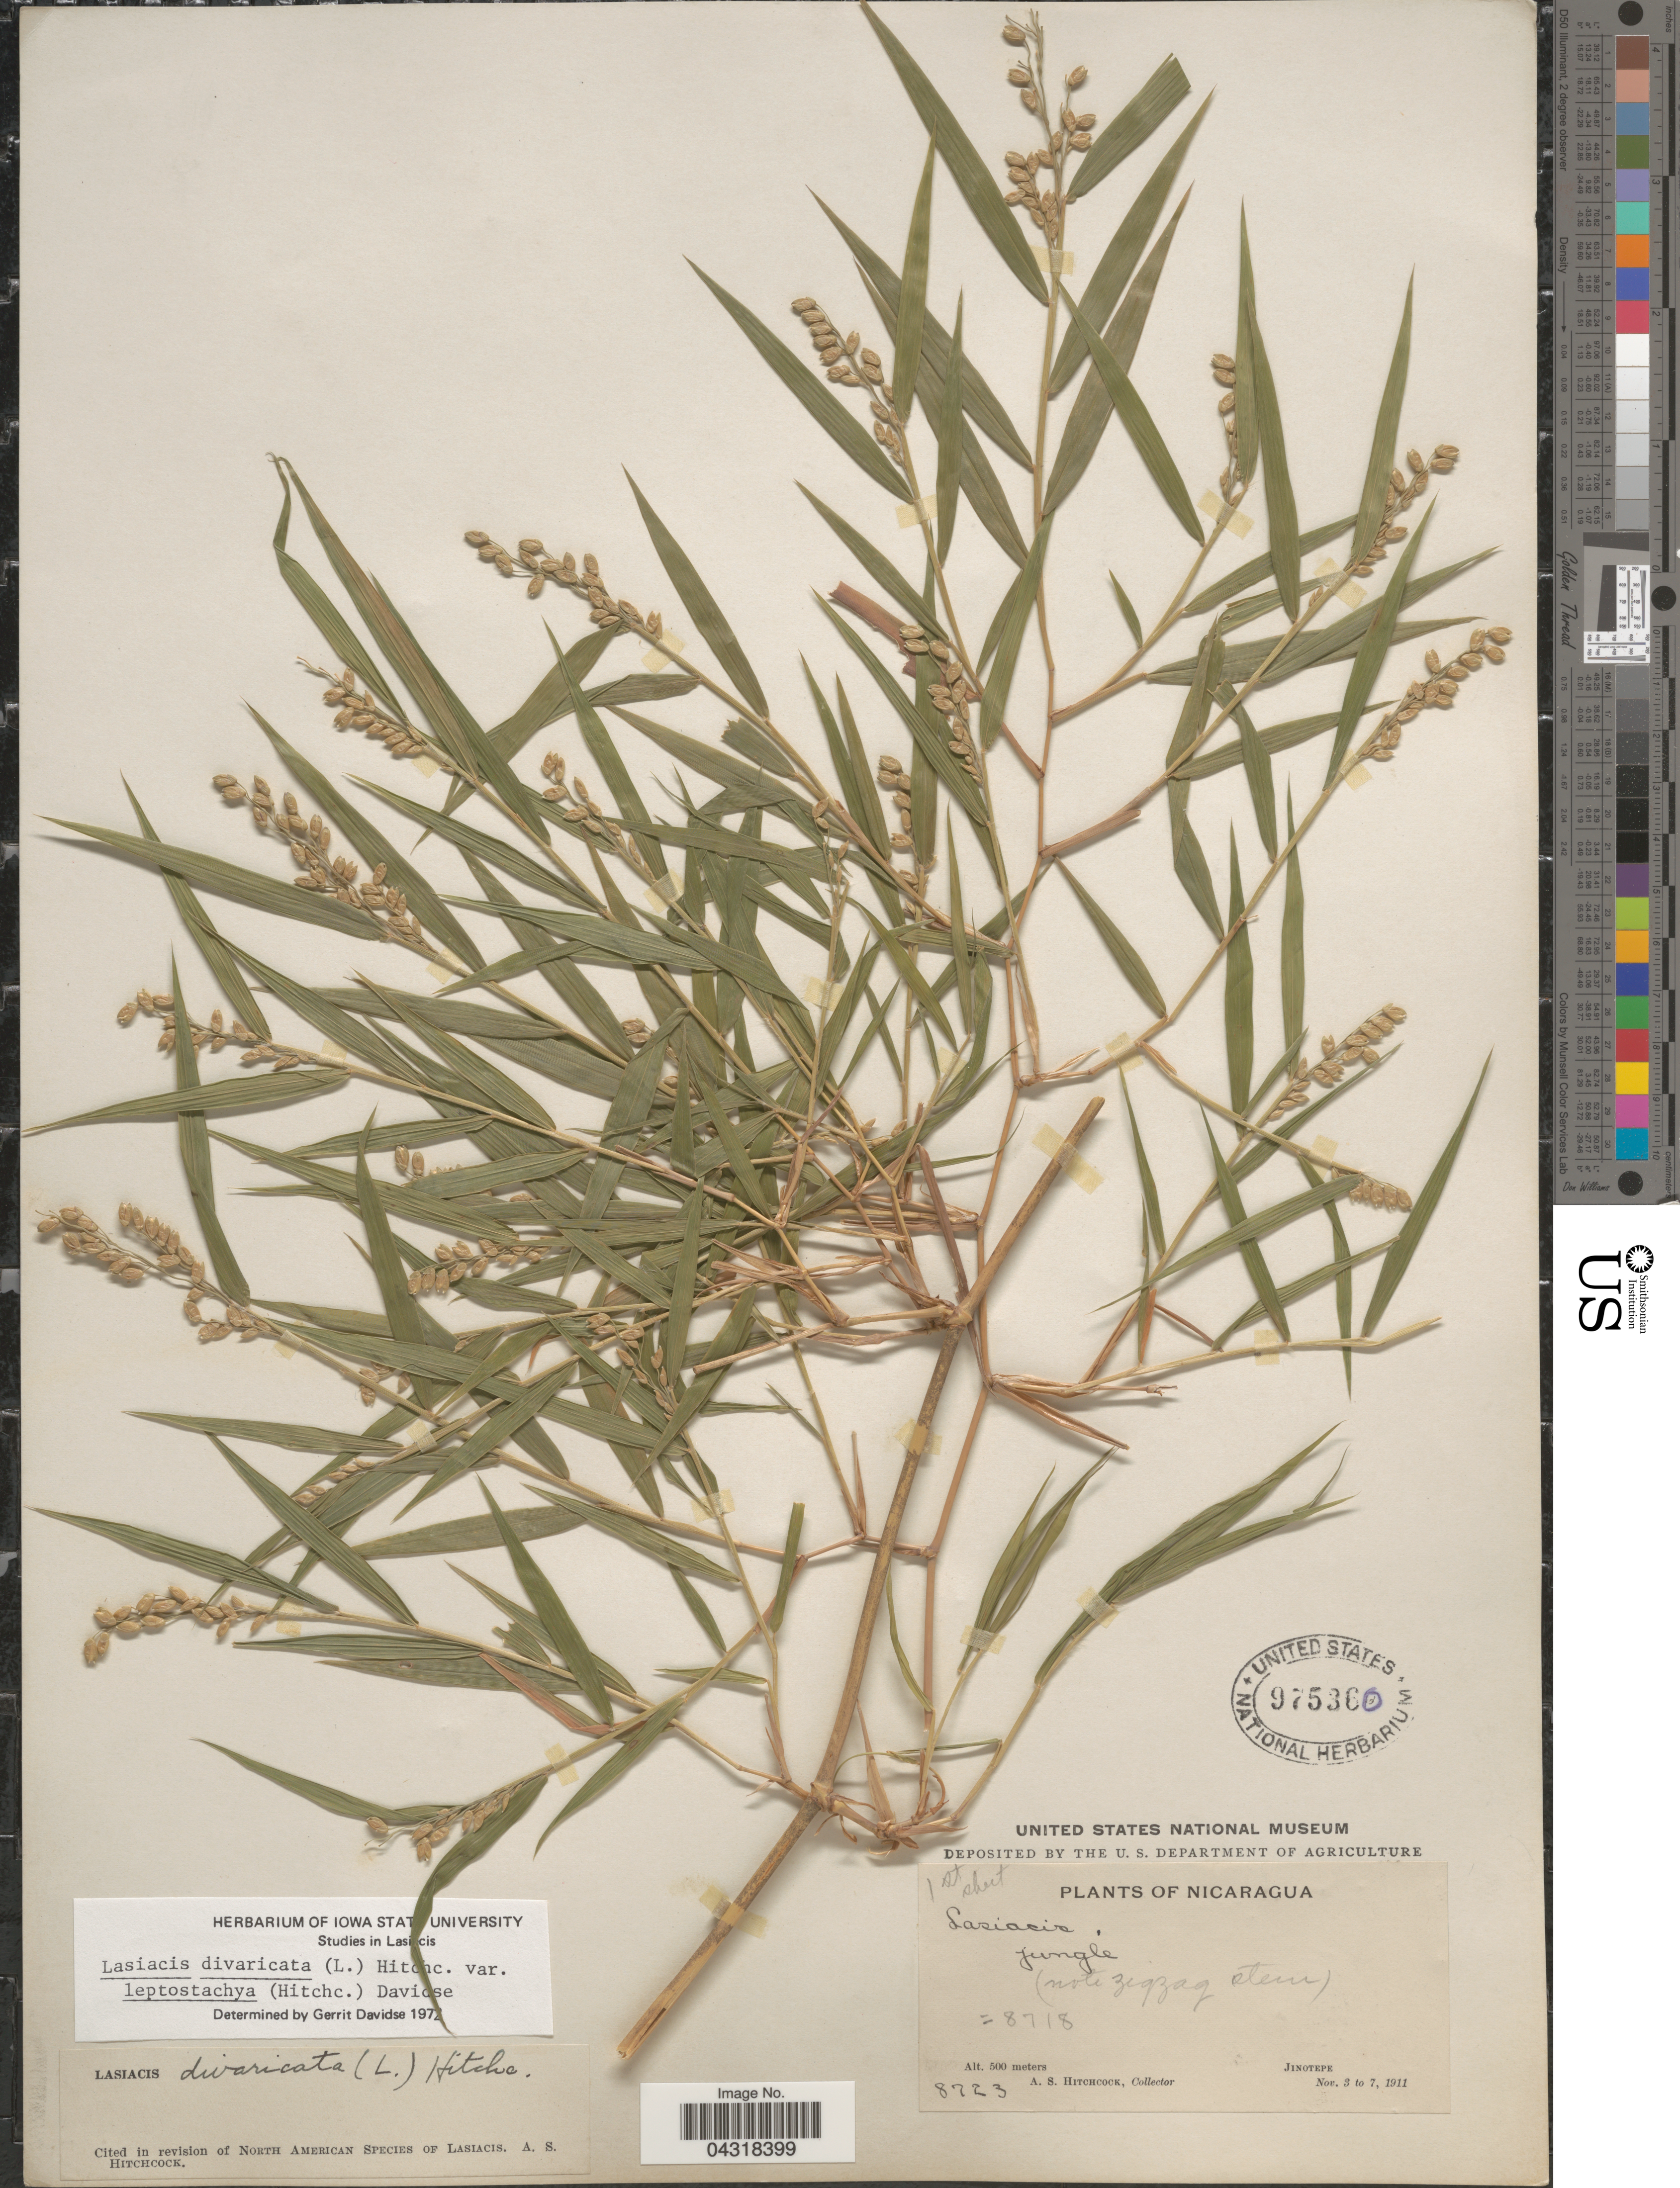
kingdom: Plantae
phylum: Tracheophyta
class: Liliopsida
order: Poales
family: Poaceae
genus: Lasiacis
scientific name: Lasiacis divaricata var. leptostachya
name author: (Hitchc.) Davidse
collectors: A. S. Hitchcock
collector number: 8723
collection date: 1911-11-03/1911-11-07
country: Nicaragua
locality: Jungle. Jinotepe.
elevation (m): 500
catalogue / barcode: US 975360